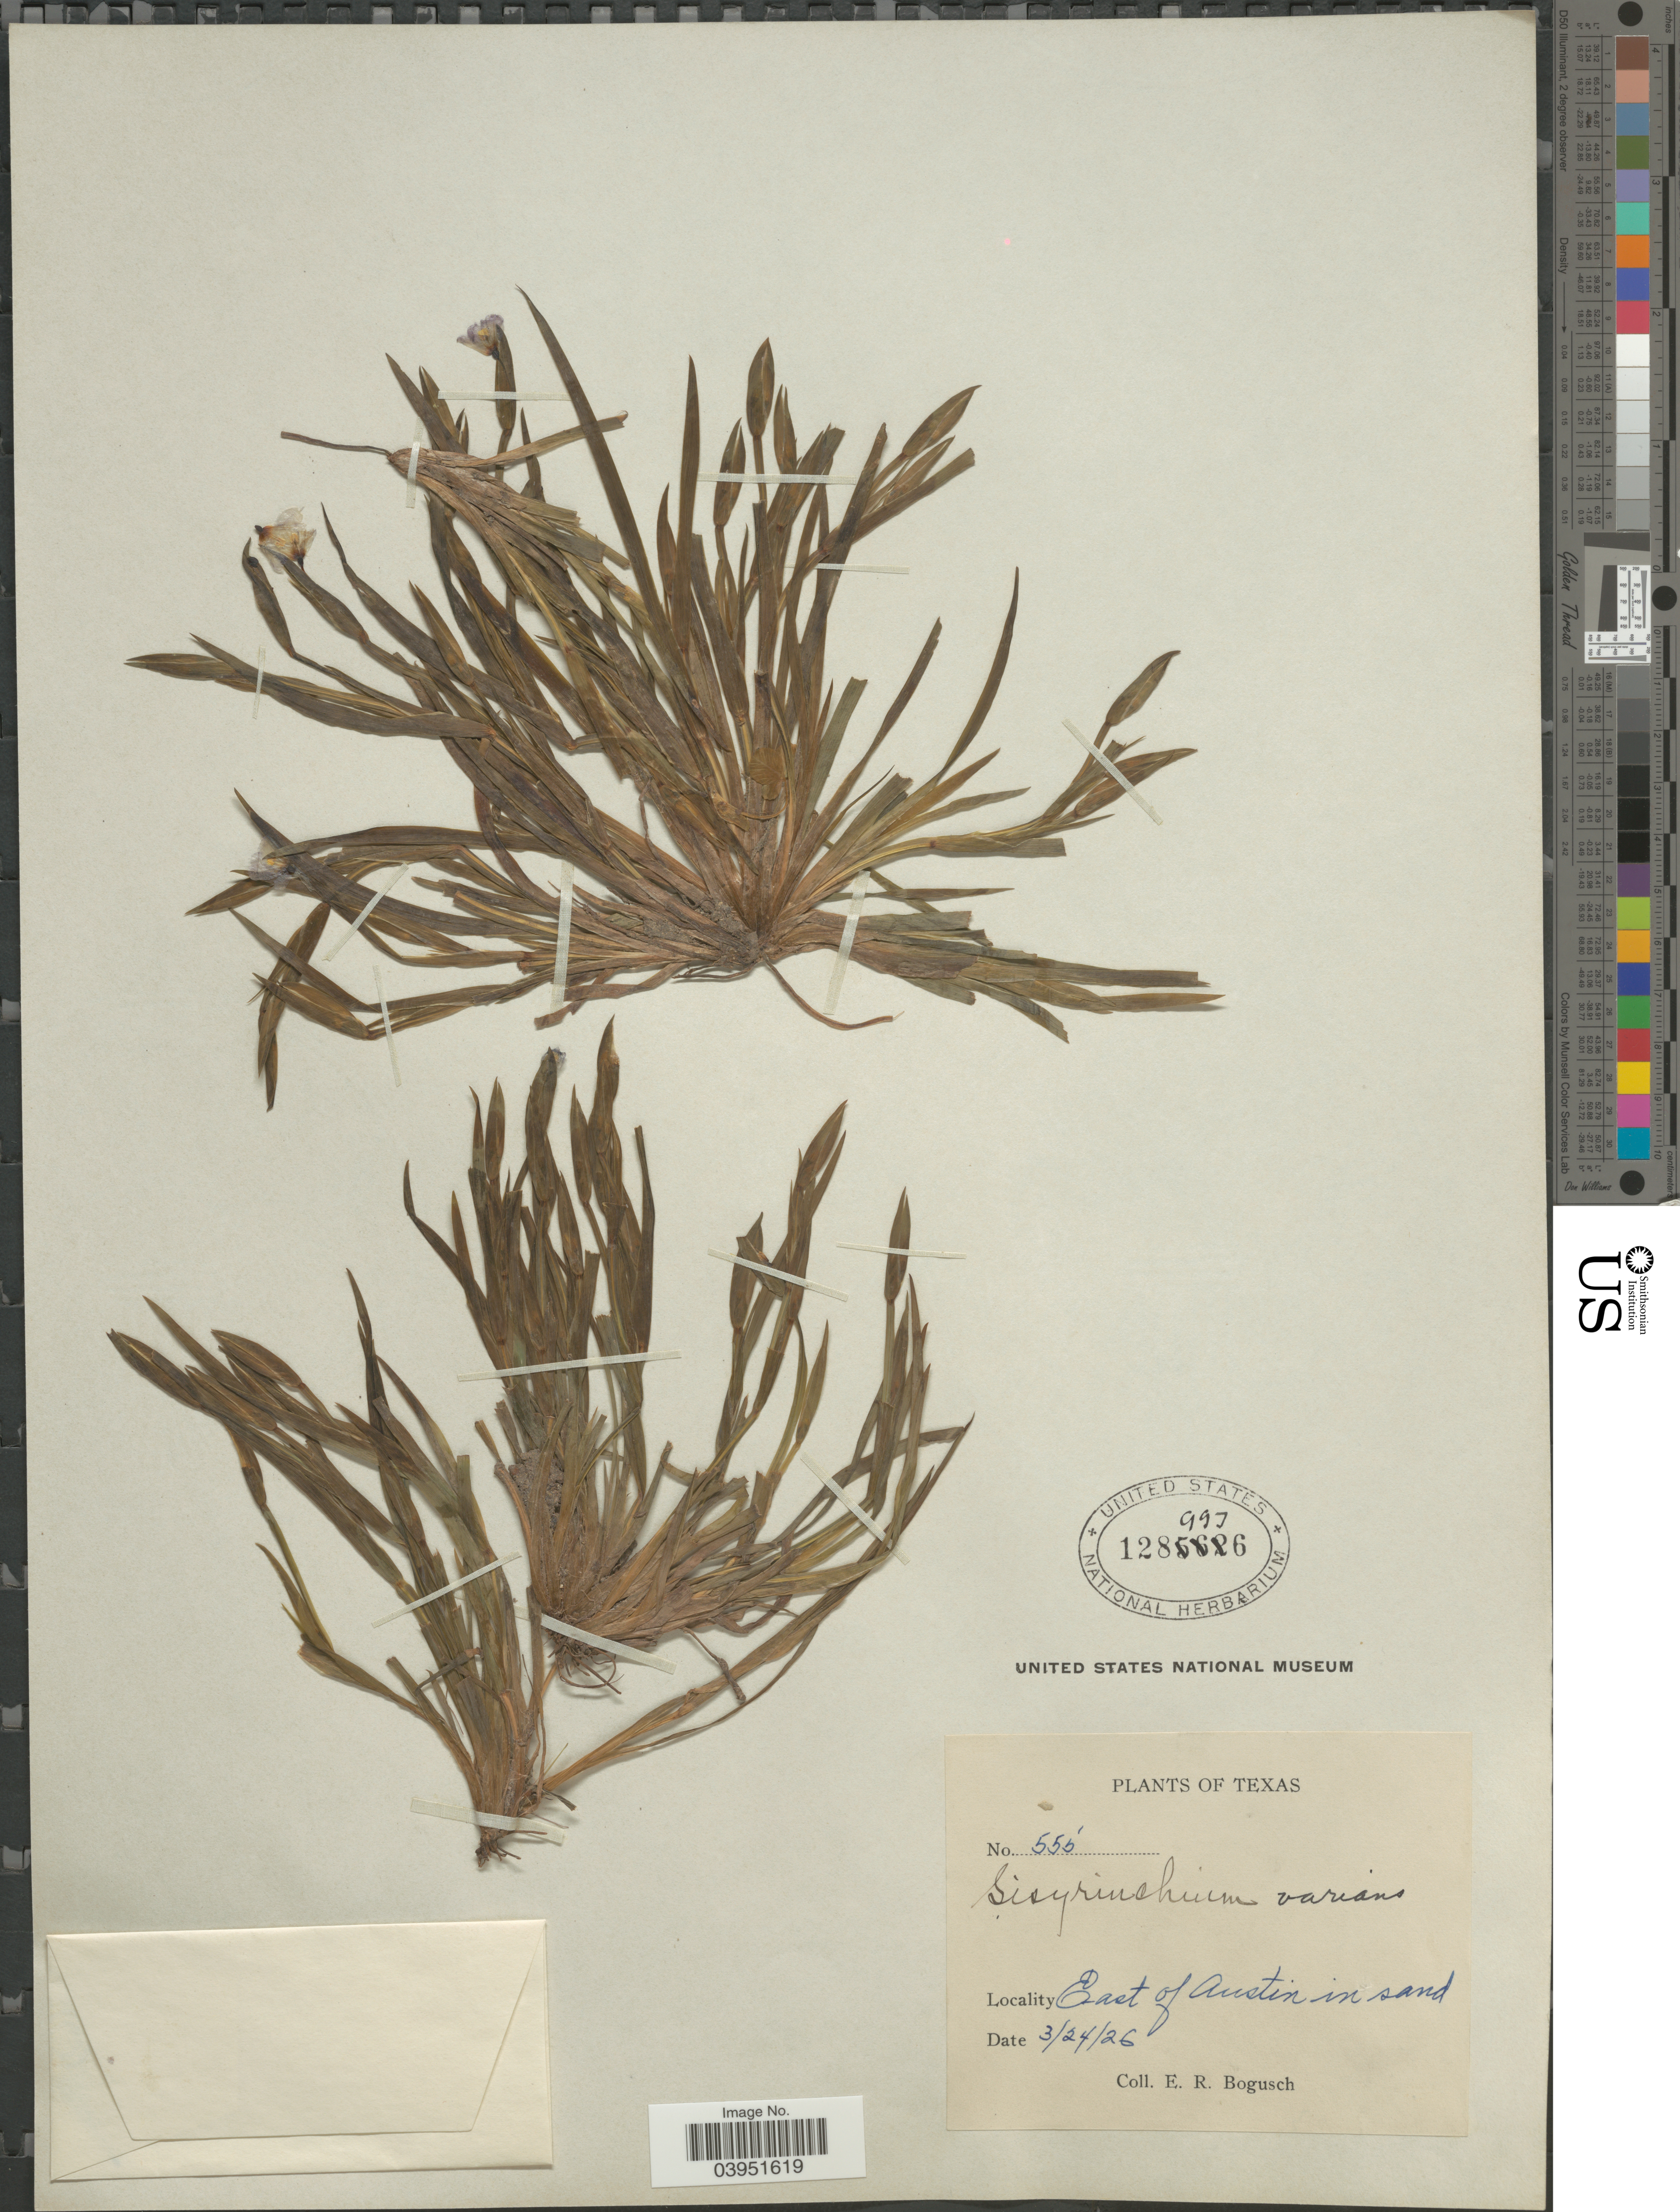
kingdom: Plantae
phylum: Tracheophyta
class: Liliopsida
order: Asparagales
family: Iridaceae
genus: Sisyrinchium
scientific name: Sisyrinchium varians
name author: E.P. Bicknell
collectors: E. Bogusch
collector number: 555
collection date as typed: Transcribed d/m/y: 24/3/26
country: United States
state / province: Texas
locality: East of Austin.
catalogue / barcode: US 1289976